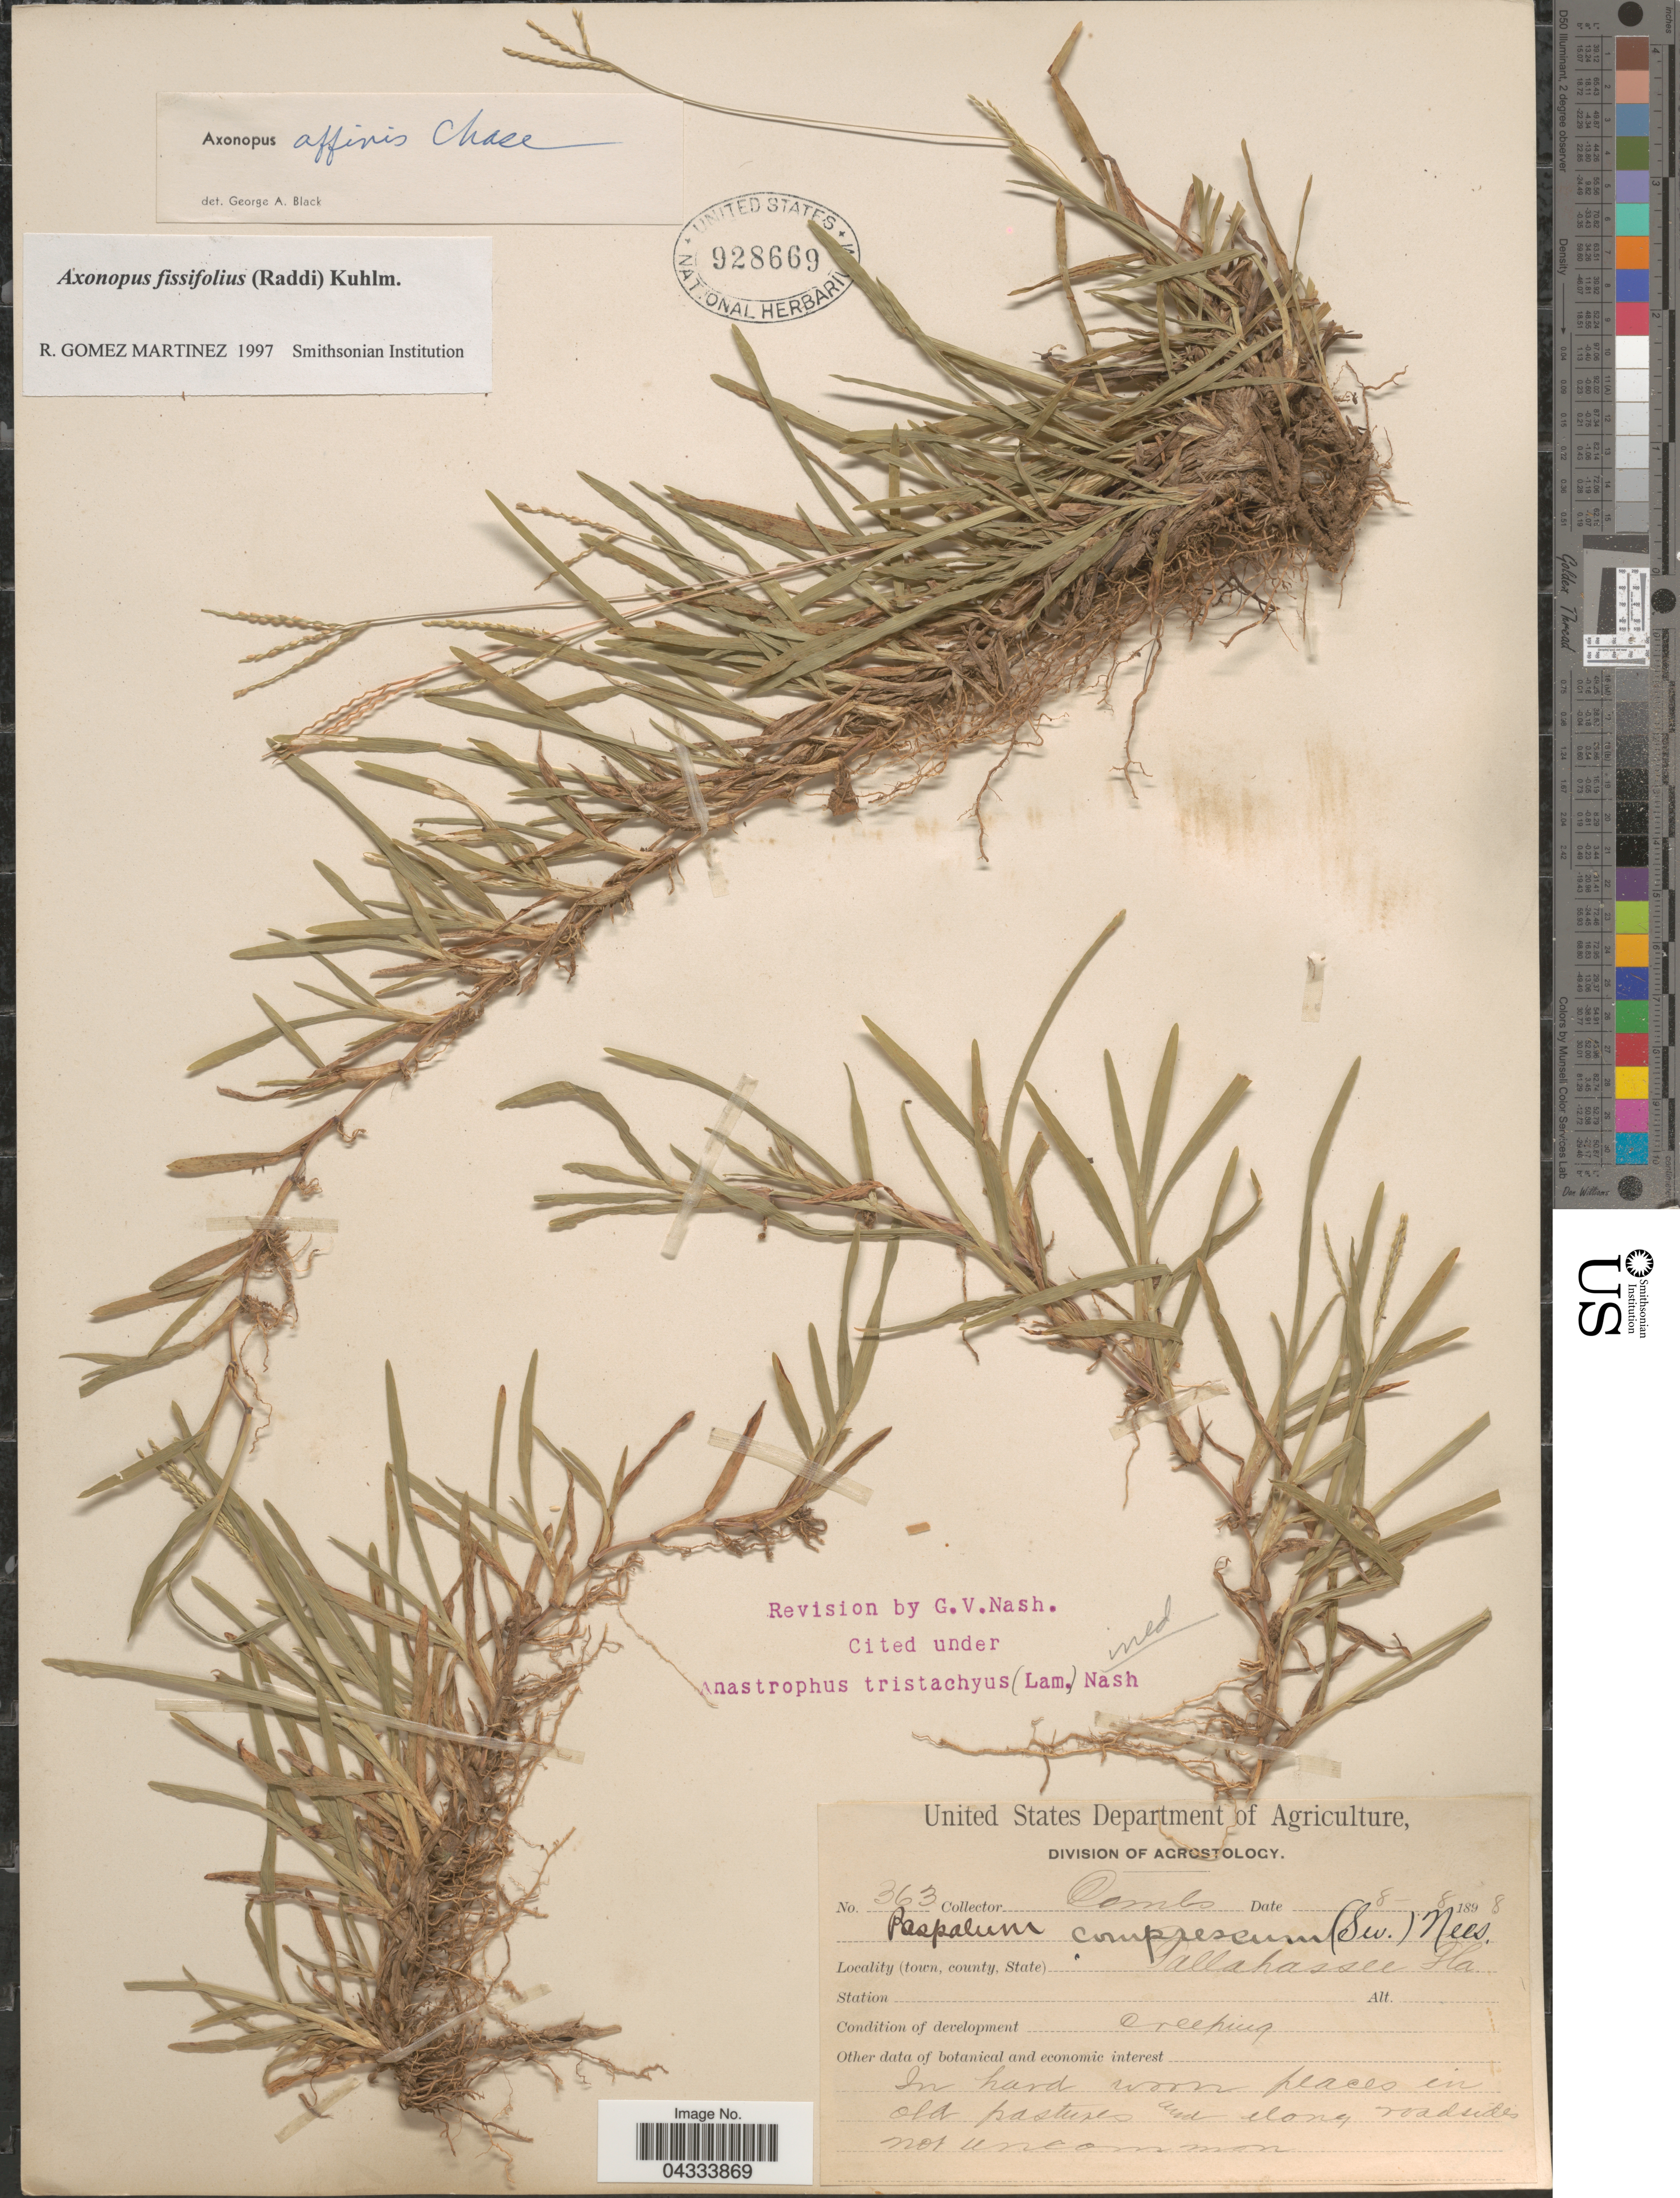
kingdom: Plantae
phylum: Tracheophyta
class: Liliopsida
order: Poales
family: Poaceae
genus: Axonopus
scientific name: Axonopus fissifolius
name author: (Raddi) Kuhlm.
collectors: -. Combs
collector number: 363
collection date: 1898-08-08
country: United States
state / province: Florida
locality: Tallahassee.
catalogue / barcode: US 928669